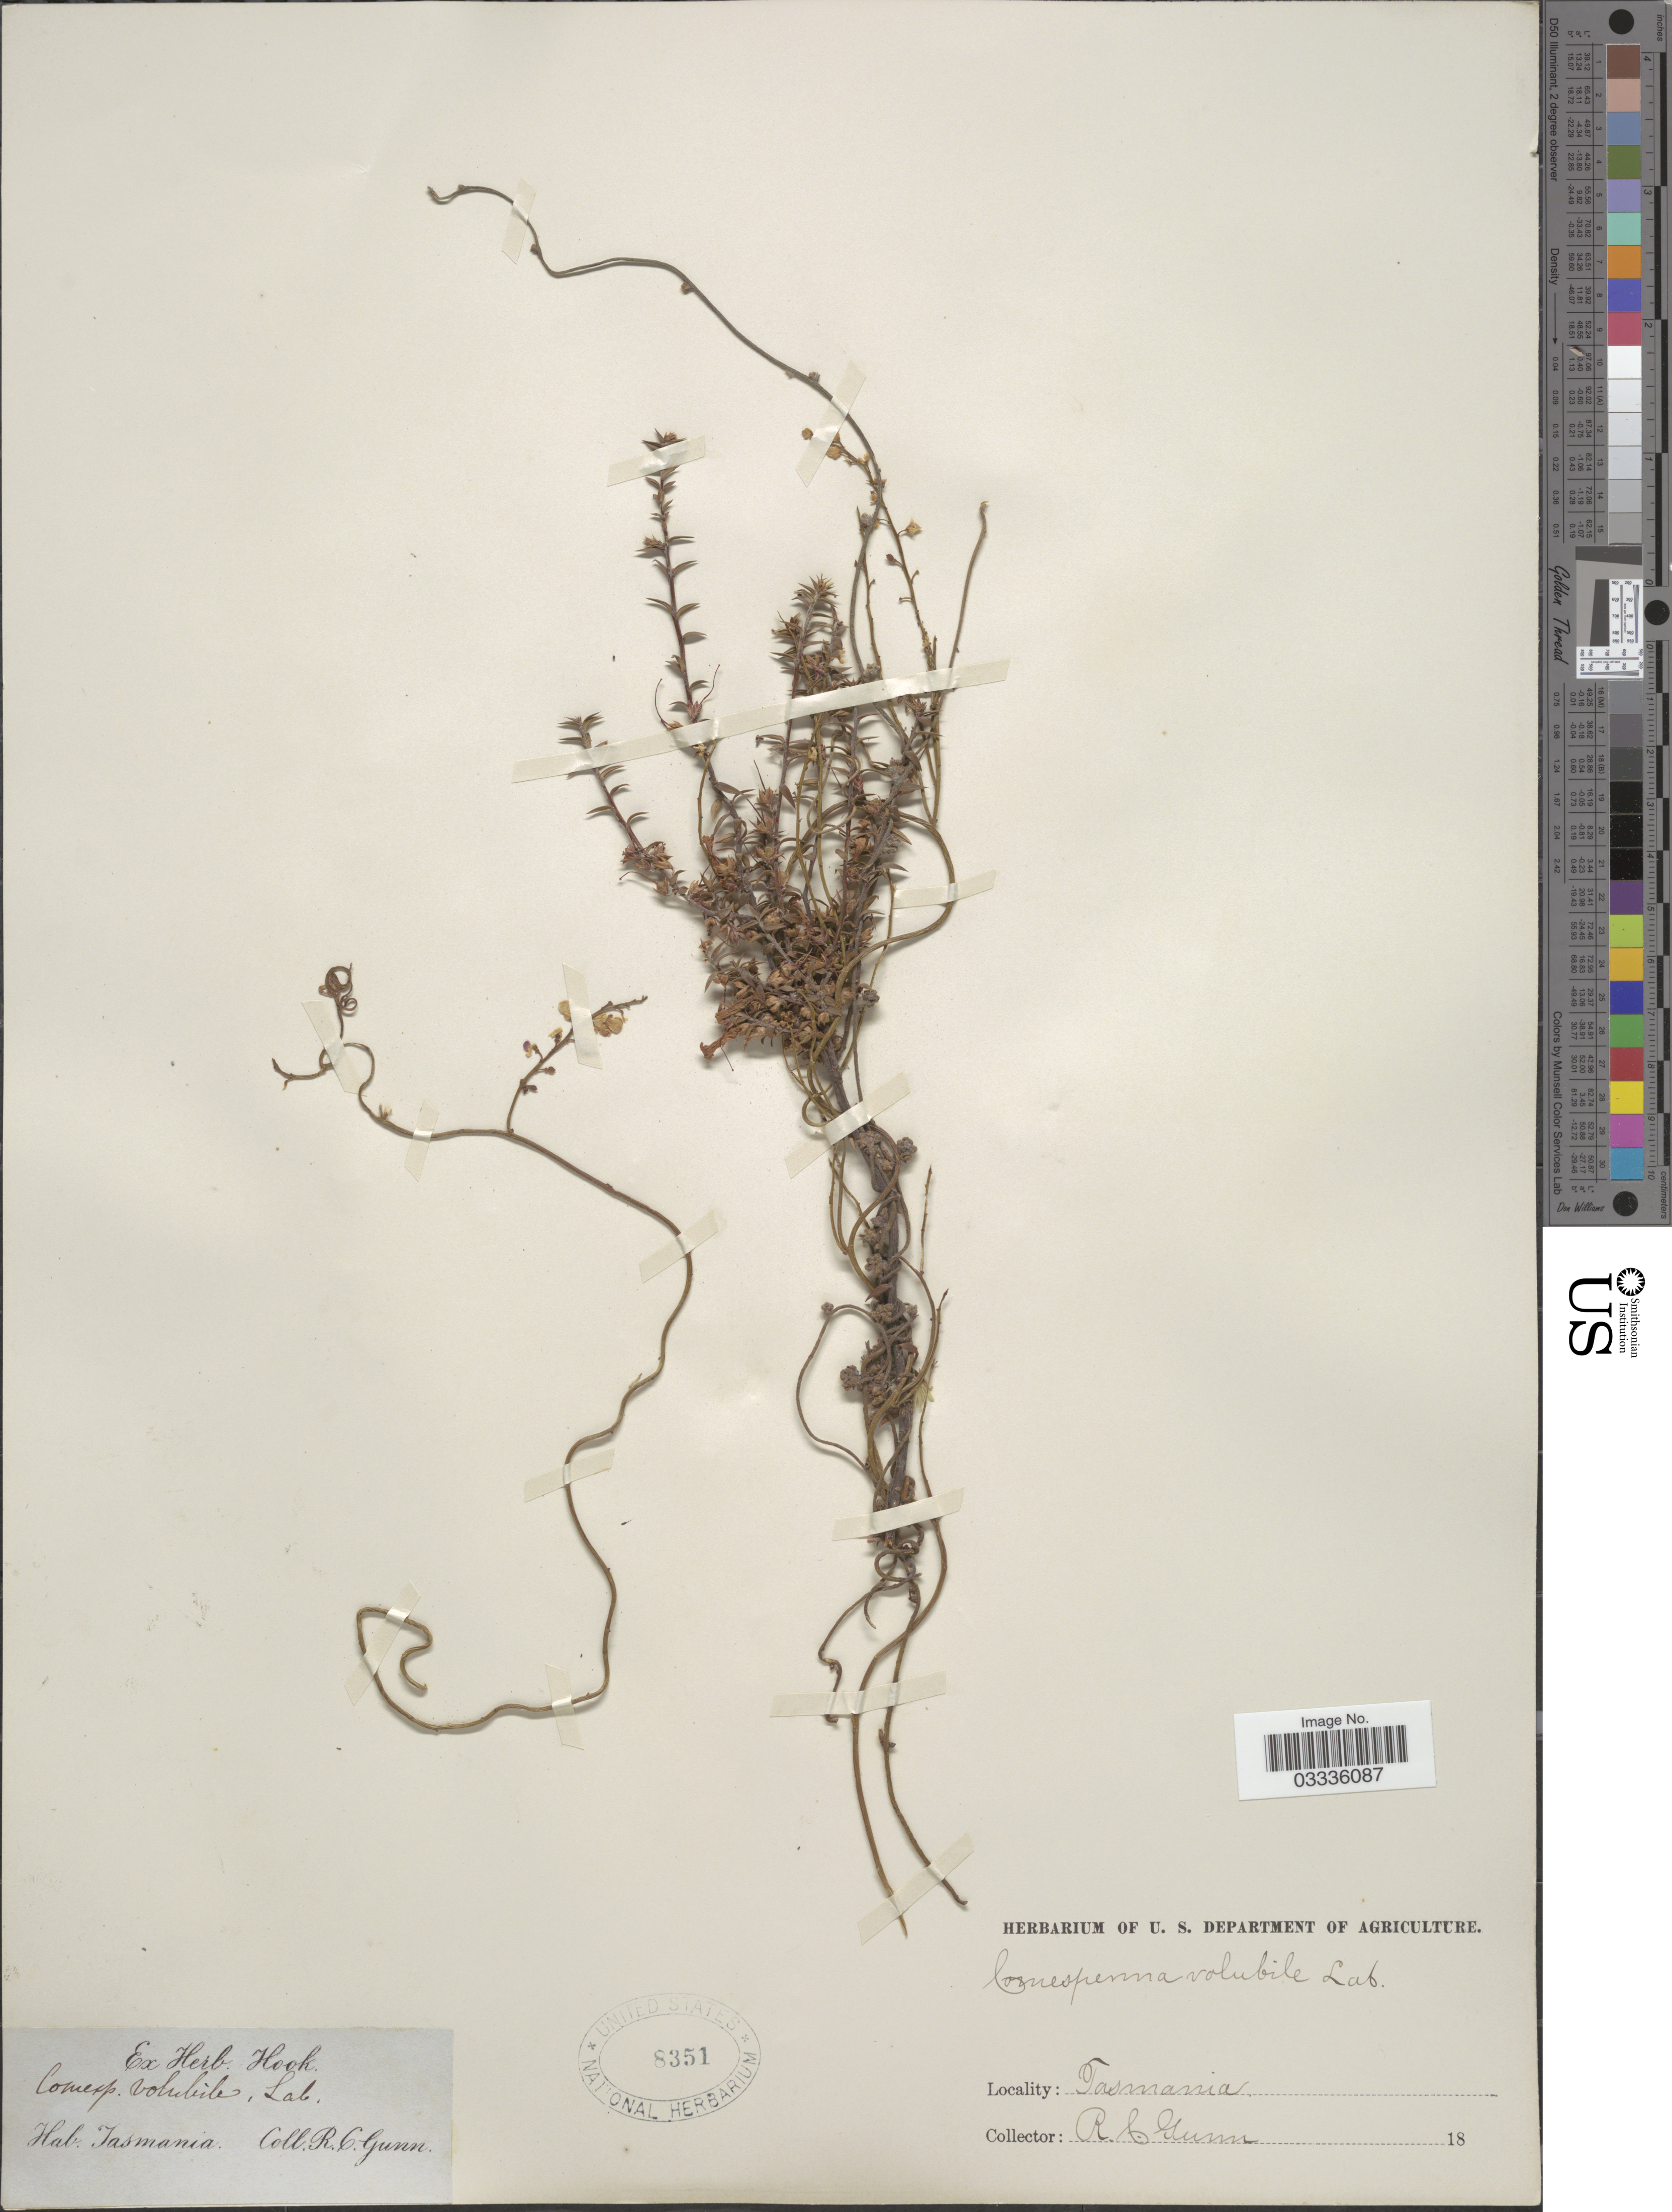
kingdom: Plantae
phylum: Tracheophyta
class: Magnoliopsida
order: Fabales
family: Polygalaceae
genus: Comesperma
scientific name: Comesperma volubile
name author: Labill.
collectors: R. Gunn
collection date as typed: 18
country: Australia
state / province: Tasmania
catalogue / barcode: US 8351